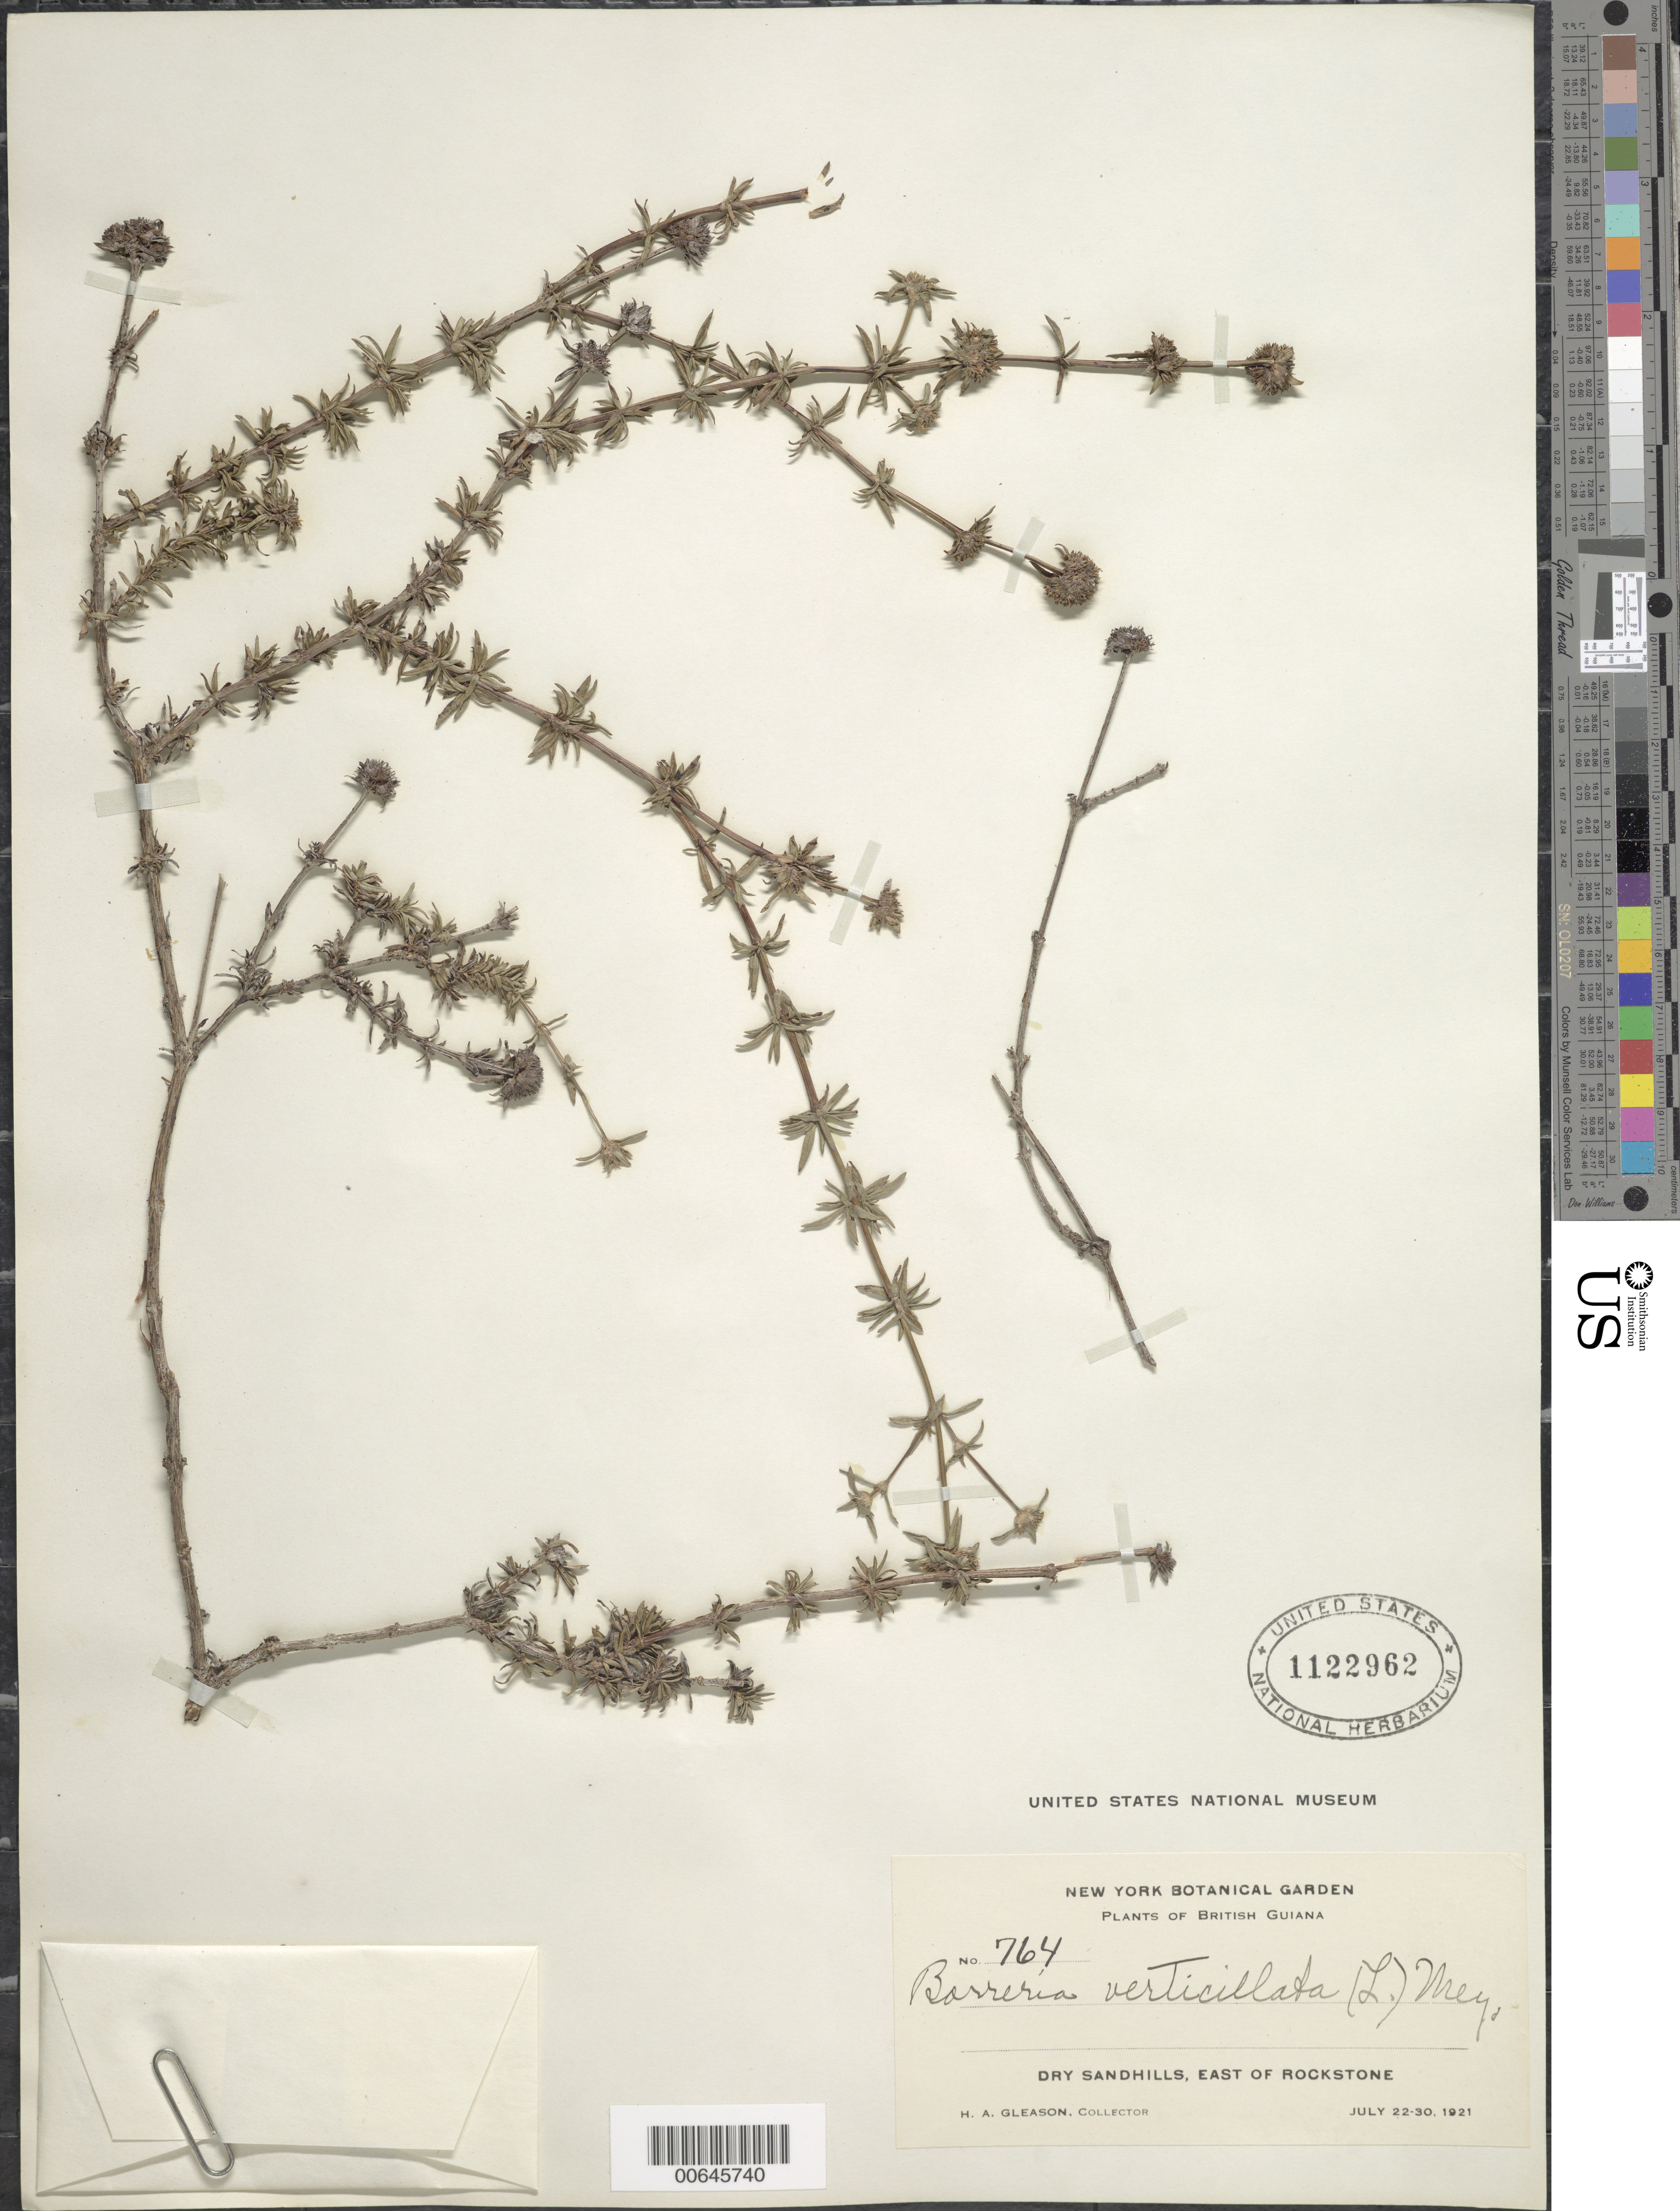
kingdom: Plantae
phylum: Tracheophyta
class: Magnoliopsida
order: Gentianales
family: Rubiaceae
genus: Borreria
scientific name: Borreria verticillata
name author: (L.) G. Mey.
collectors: H. A. Gleason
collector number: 764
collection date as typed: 22-Jul-21 to 30-Jul-21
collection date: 1921-07-22/1921-07-30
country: Guyana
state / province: U. Demerara-Berbice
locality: Rockstone, E of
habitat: Dry sandhills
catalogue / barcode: US 1122962